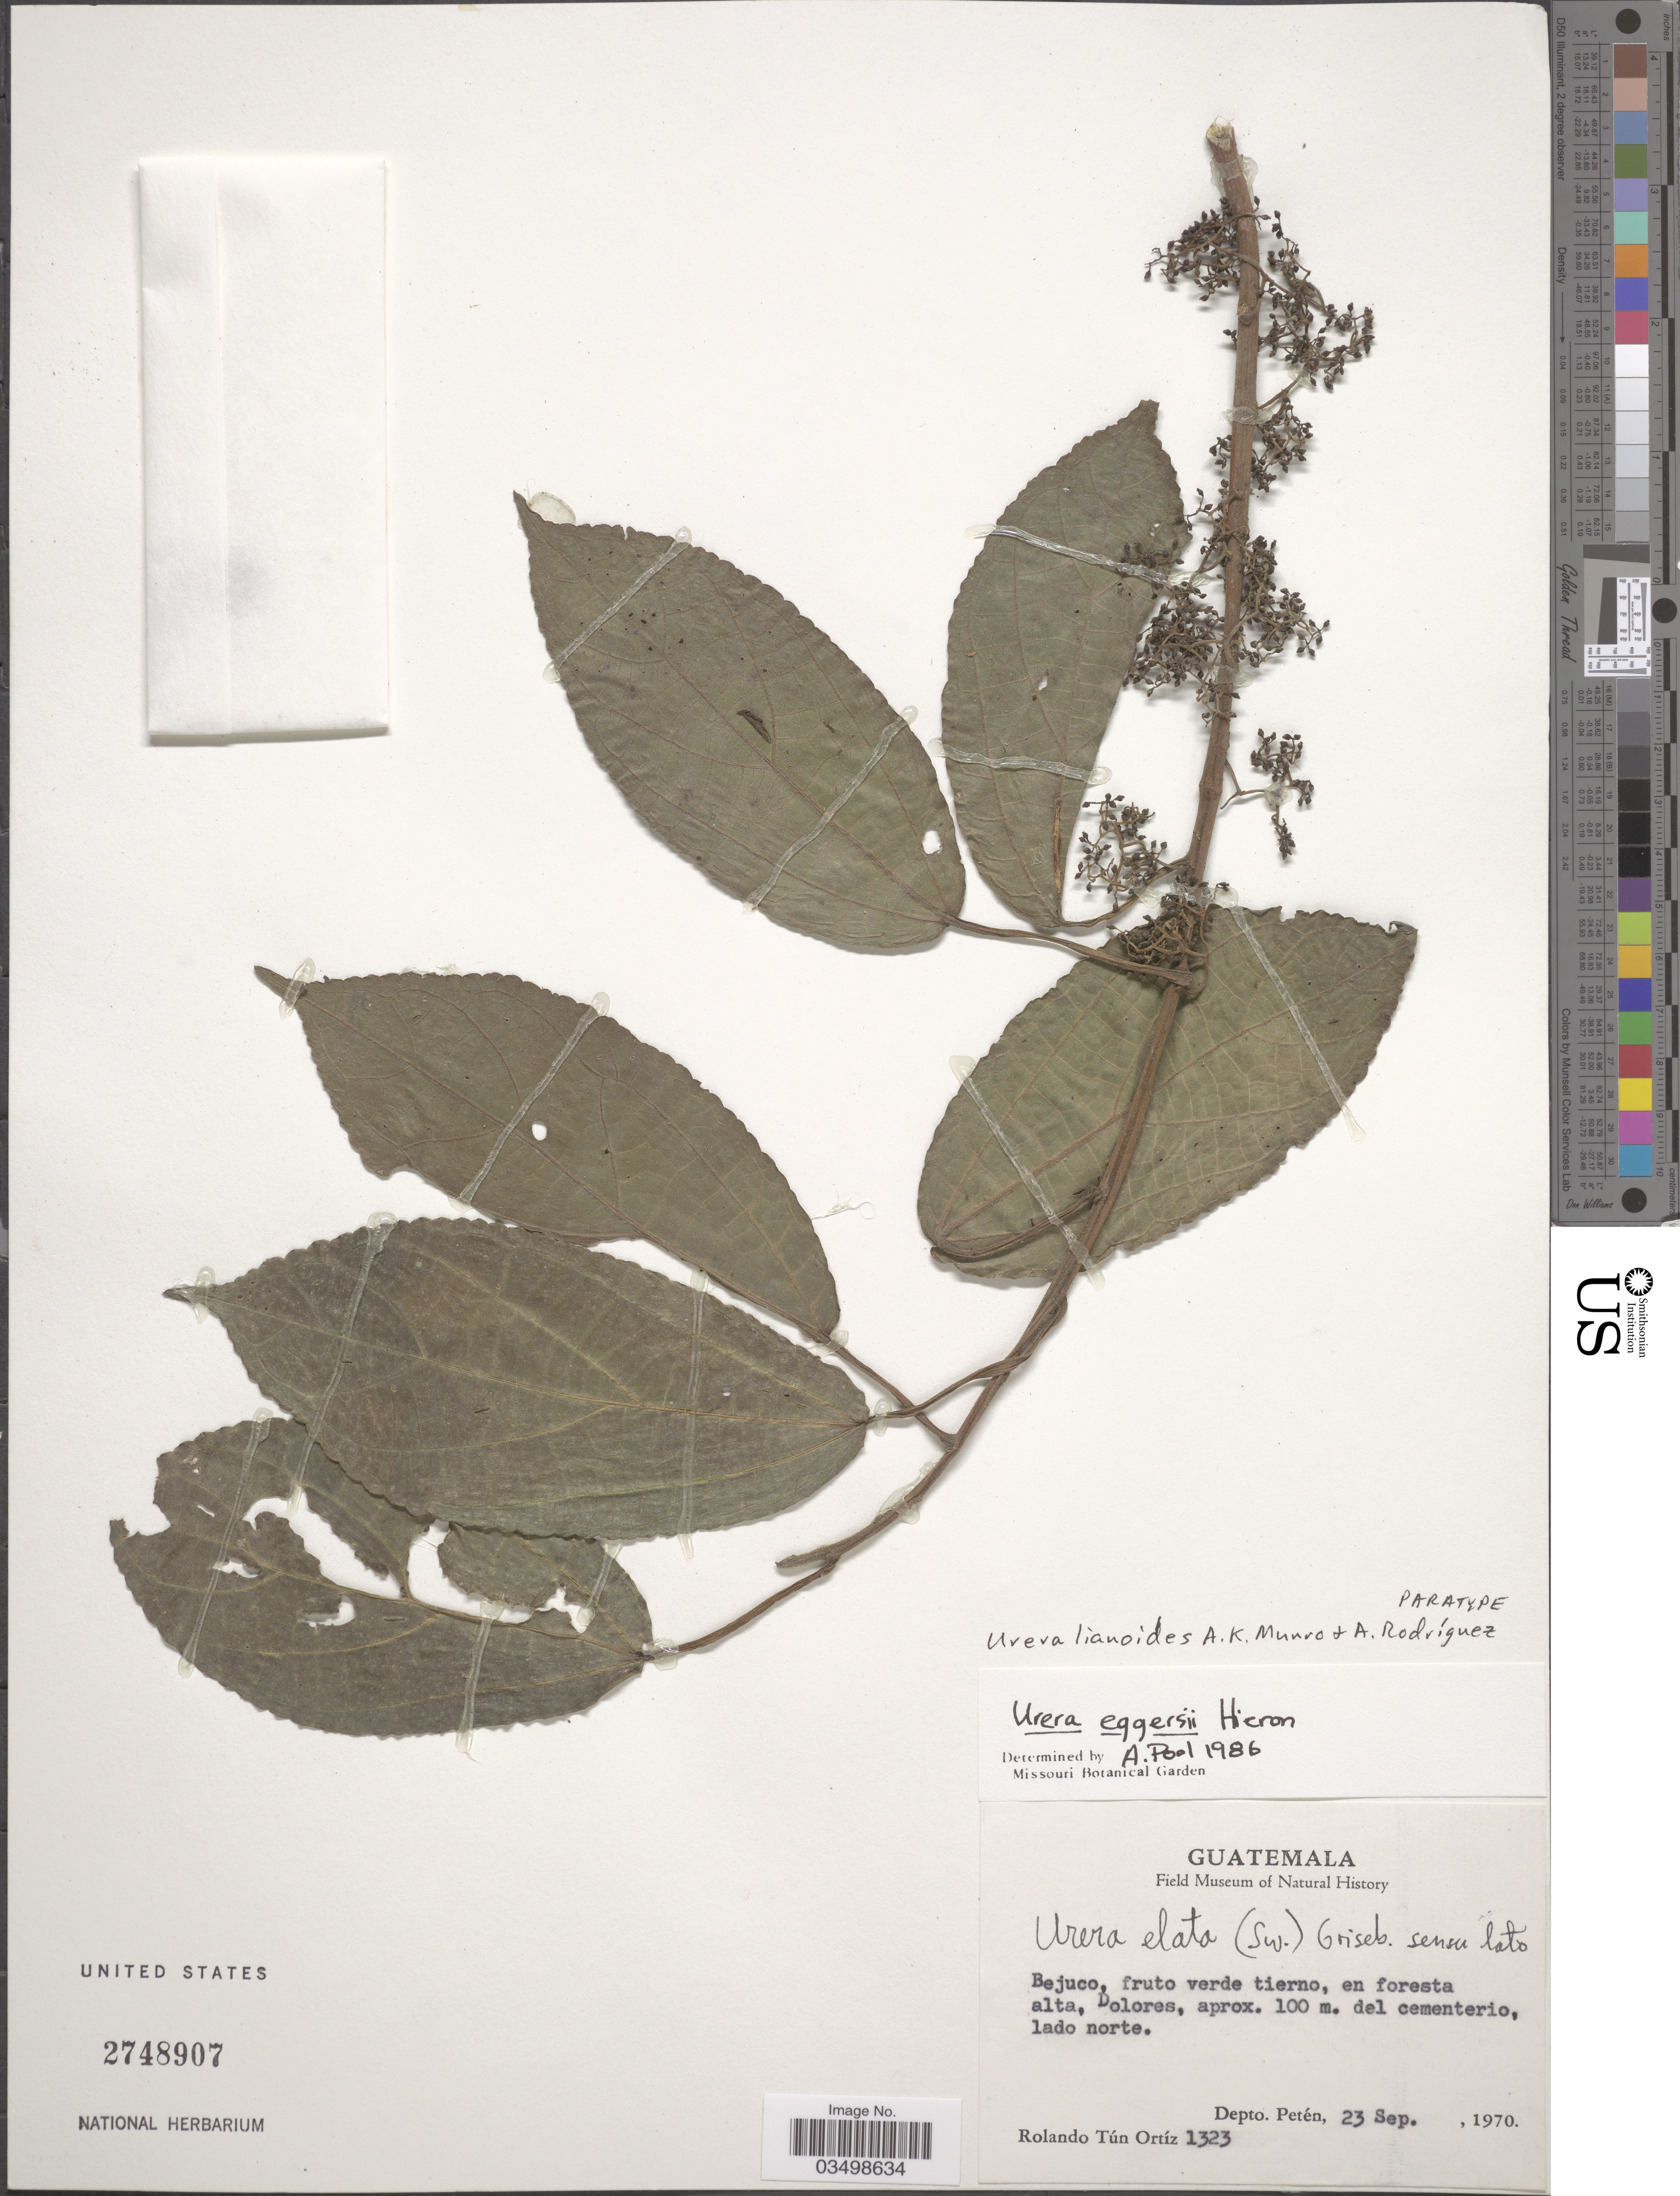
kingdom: Plantae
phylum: Tracheophyta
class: Magnoliopsida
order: Rosales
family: Urticaceae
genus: Urera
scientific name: Urera lianoides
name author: A.K. Munro & Al. Rodr.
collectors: R. Tún Ortíz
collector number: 1323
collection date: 1970-09-23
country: Guatemala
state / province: El Peten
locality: Bejuco, fruto verde tierno, en foresta alta, Dolores, del cementerio, lado norte. Depto. Petén.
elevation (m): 100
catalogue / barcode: US 2748907